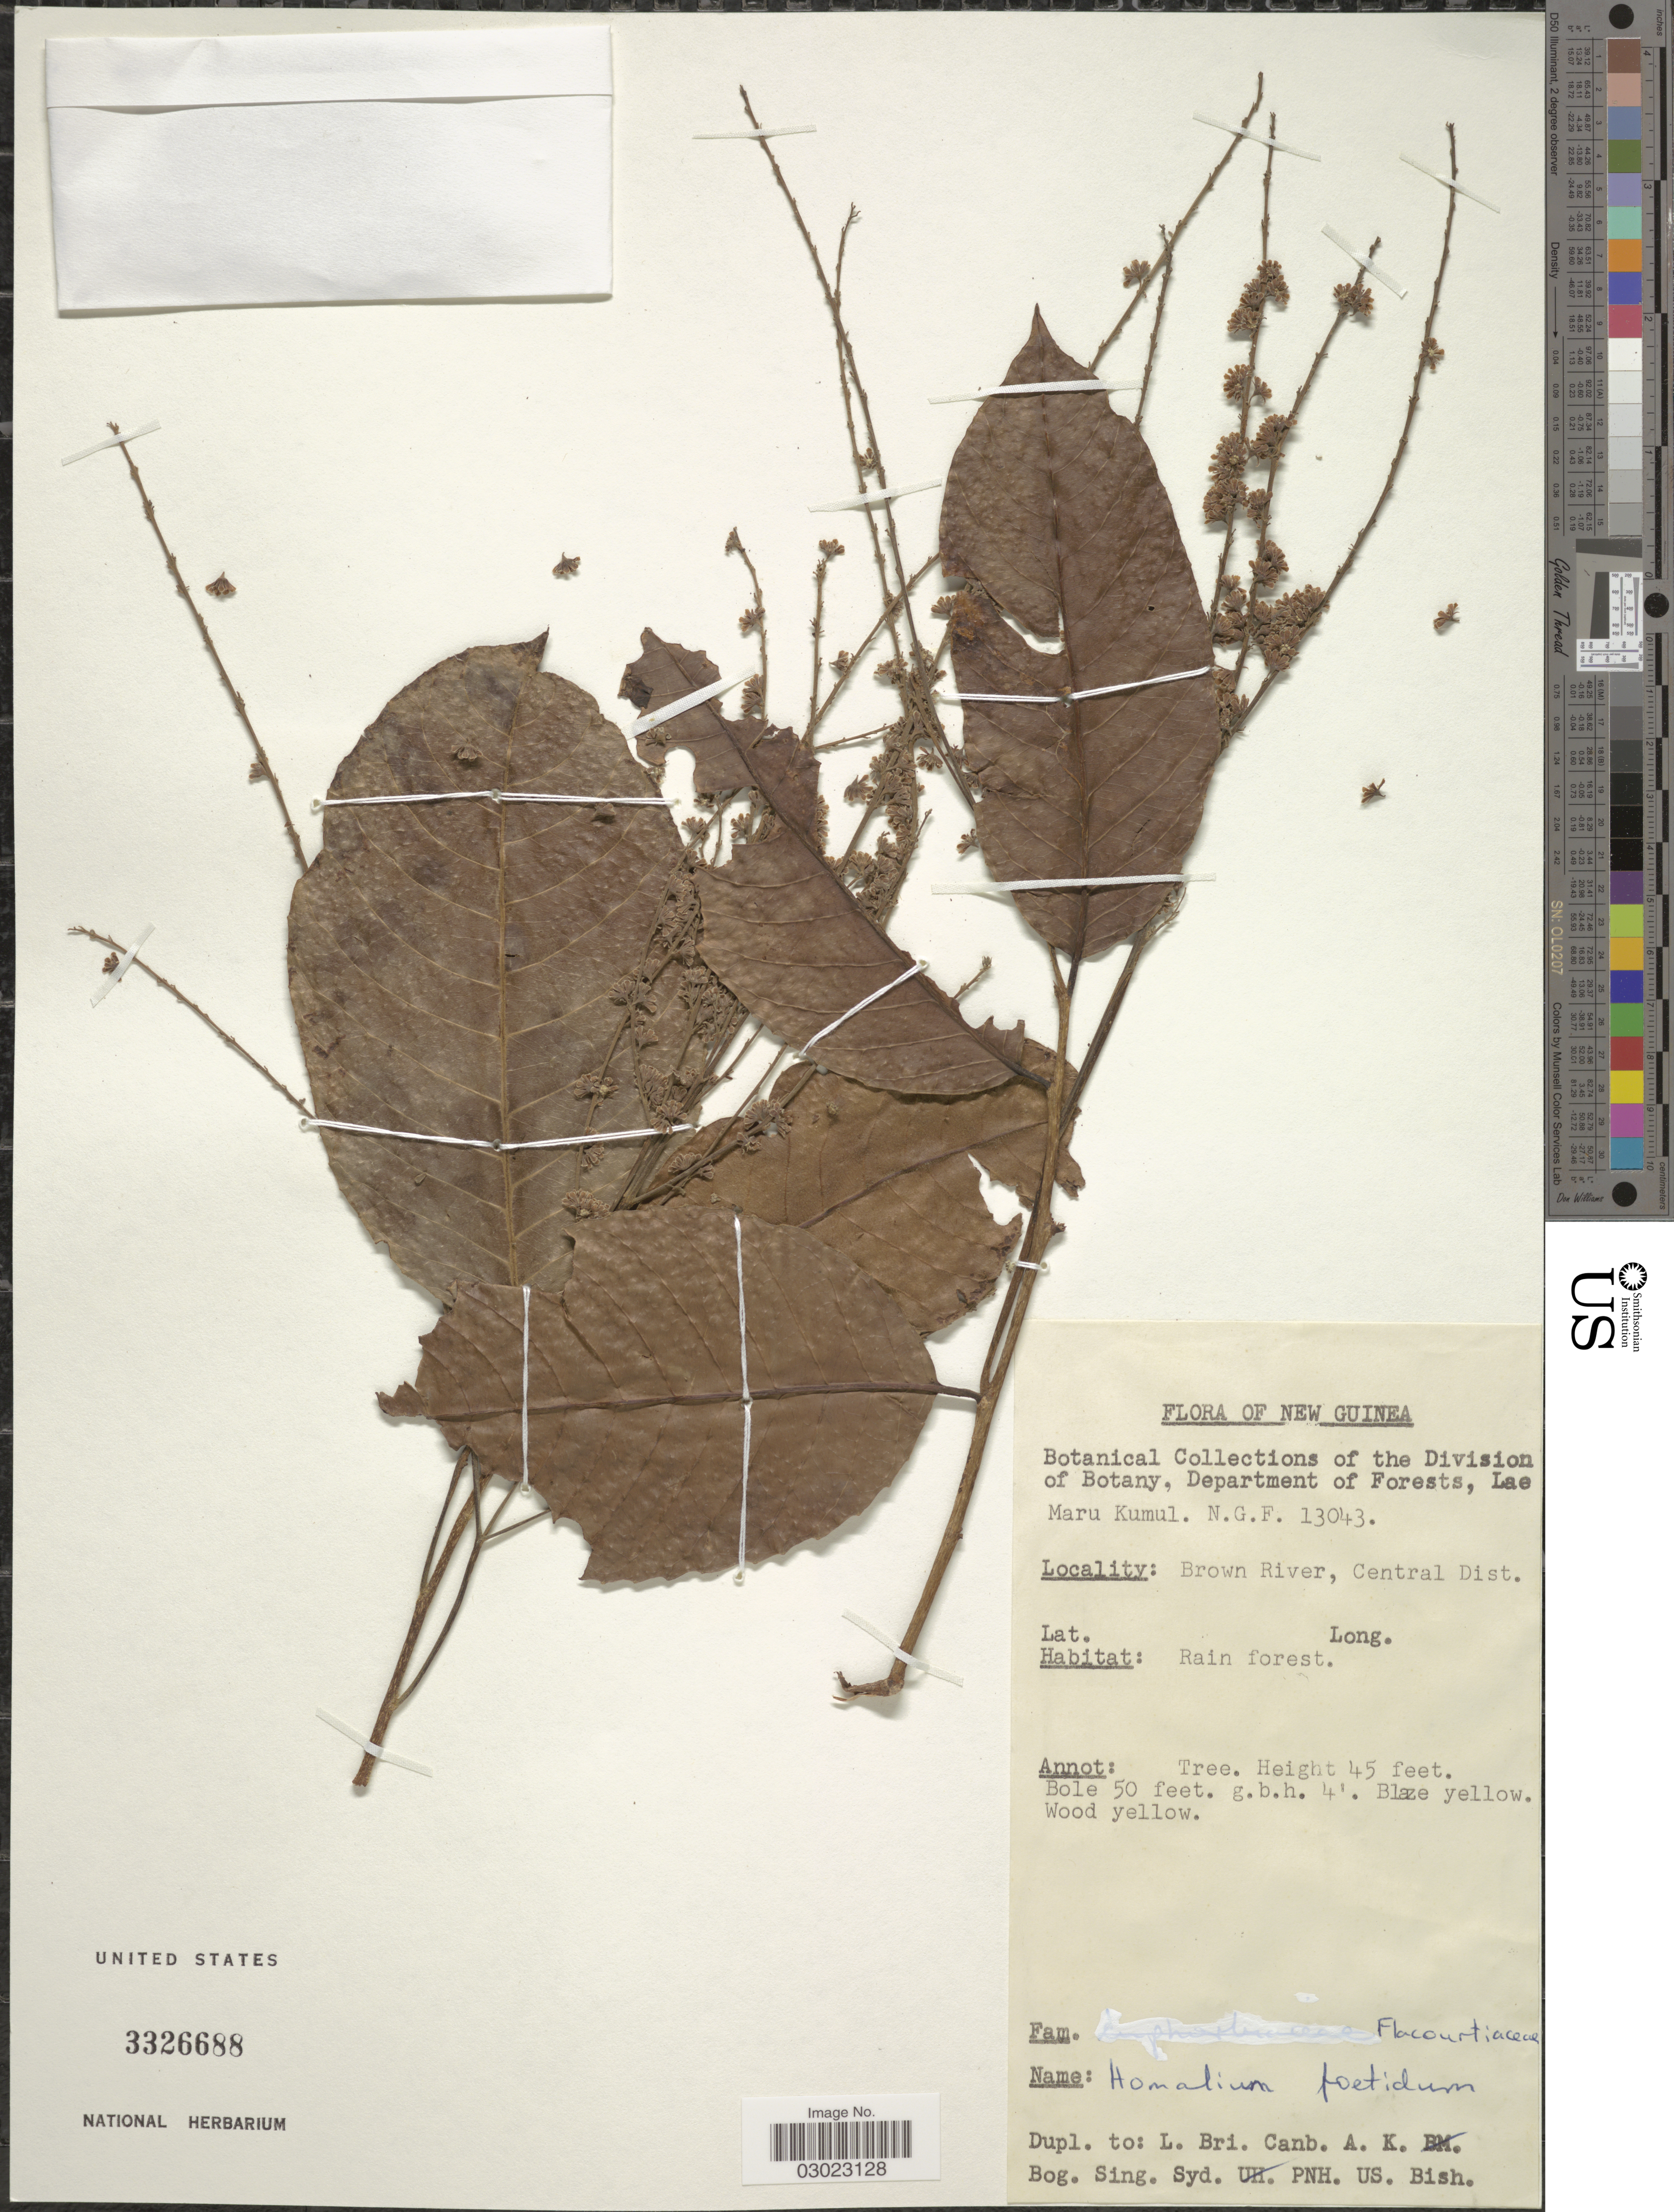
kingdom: Plantae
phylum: Tracheophyta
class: Magnoliopsida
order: Malpighiales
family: Salicaceae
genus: Homalium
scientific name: Homalium foetidum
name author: (Roxb.) Benth.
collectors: M. Kumul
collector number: N.G.F.13043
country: Papua New Guinea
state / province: Central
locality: Brown River, Central Dist. New Guinea.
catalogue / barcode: US 3326688